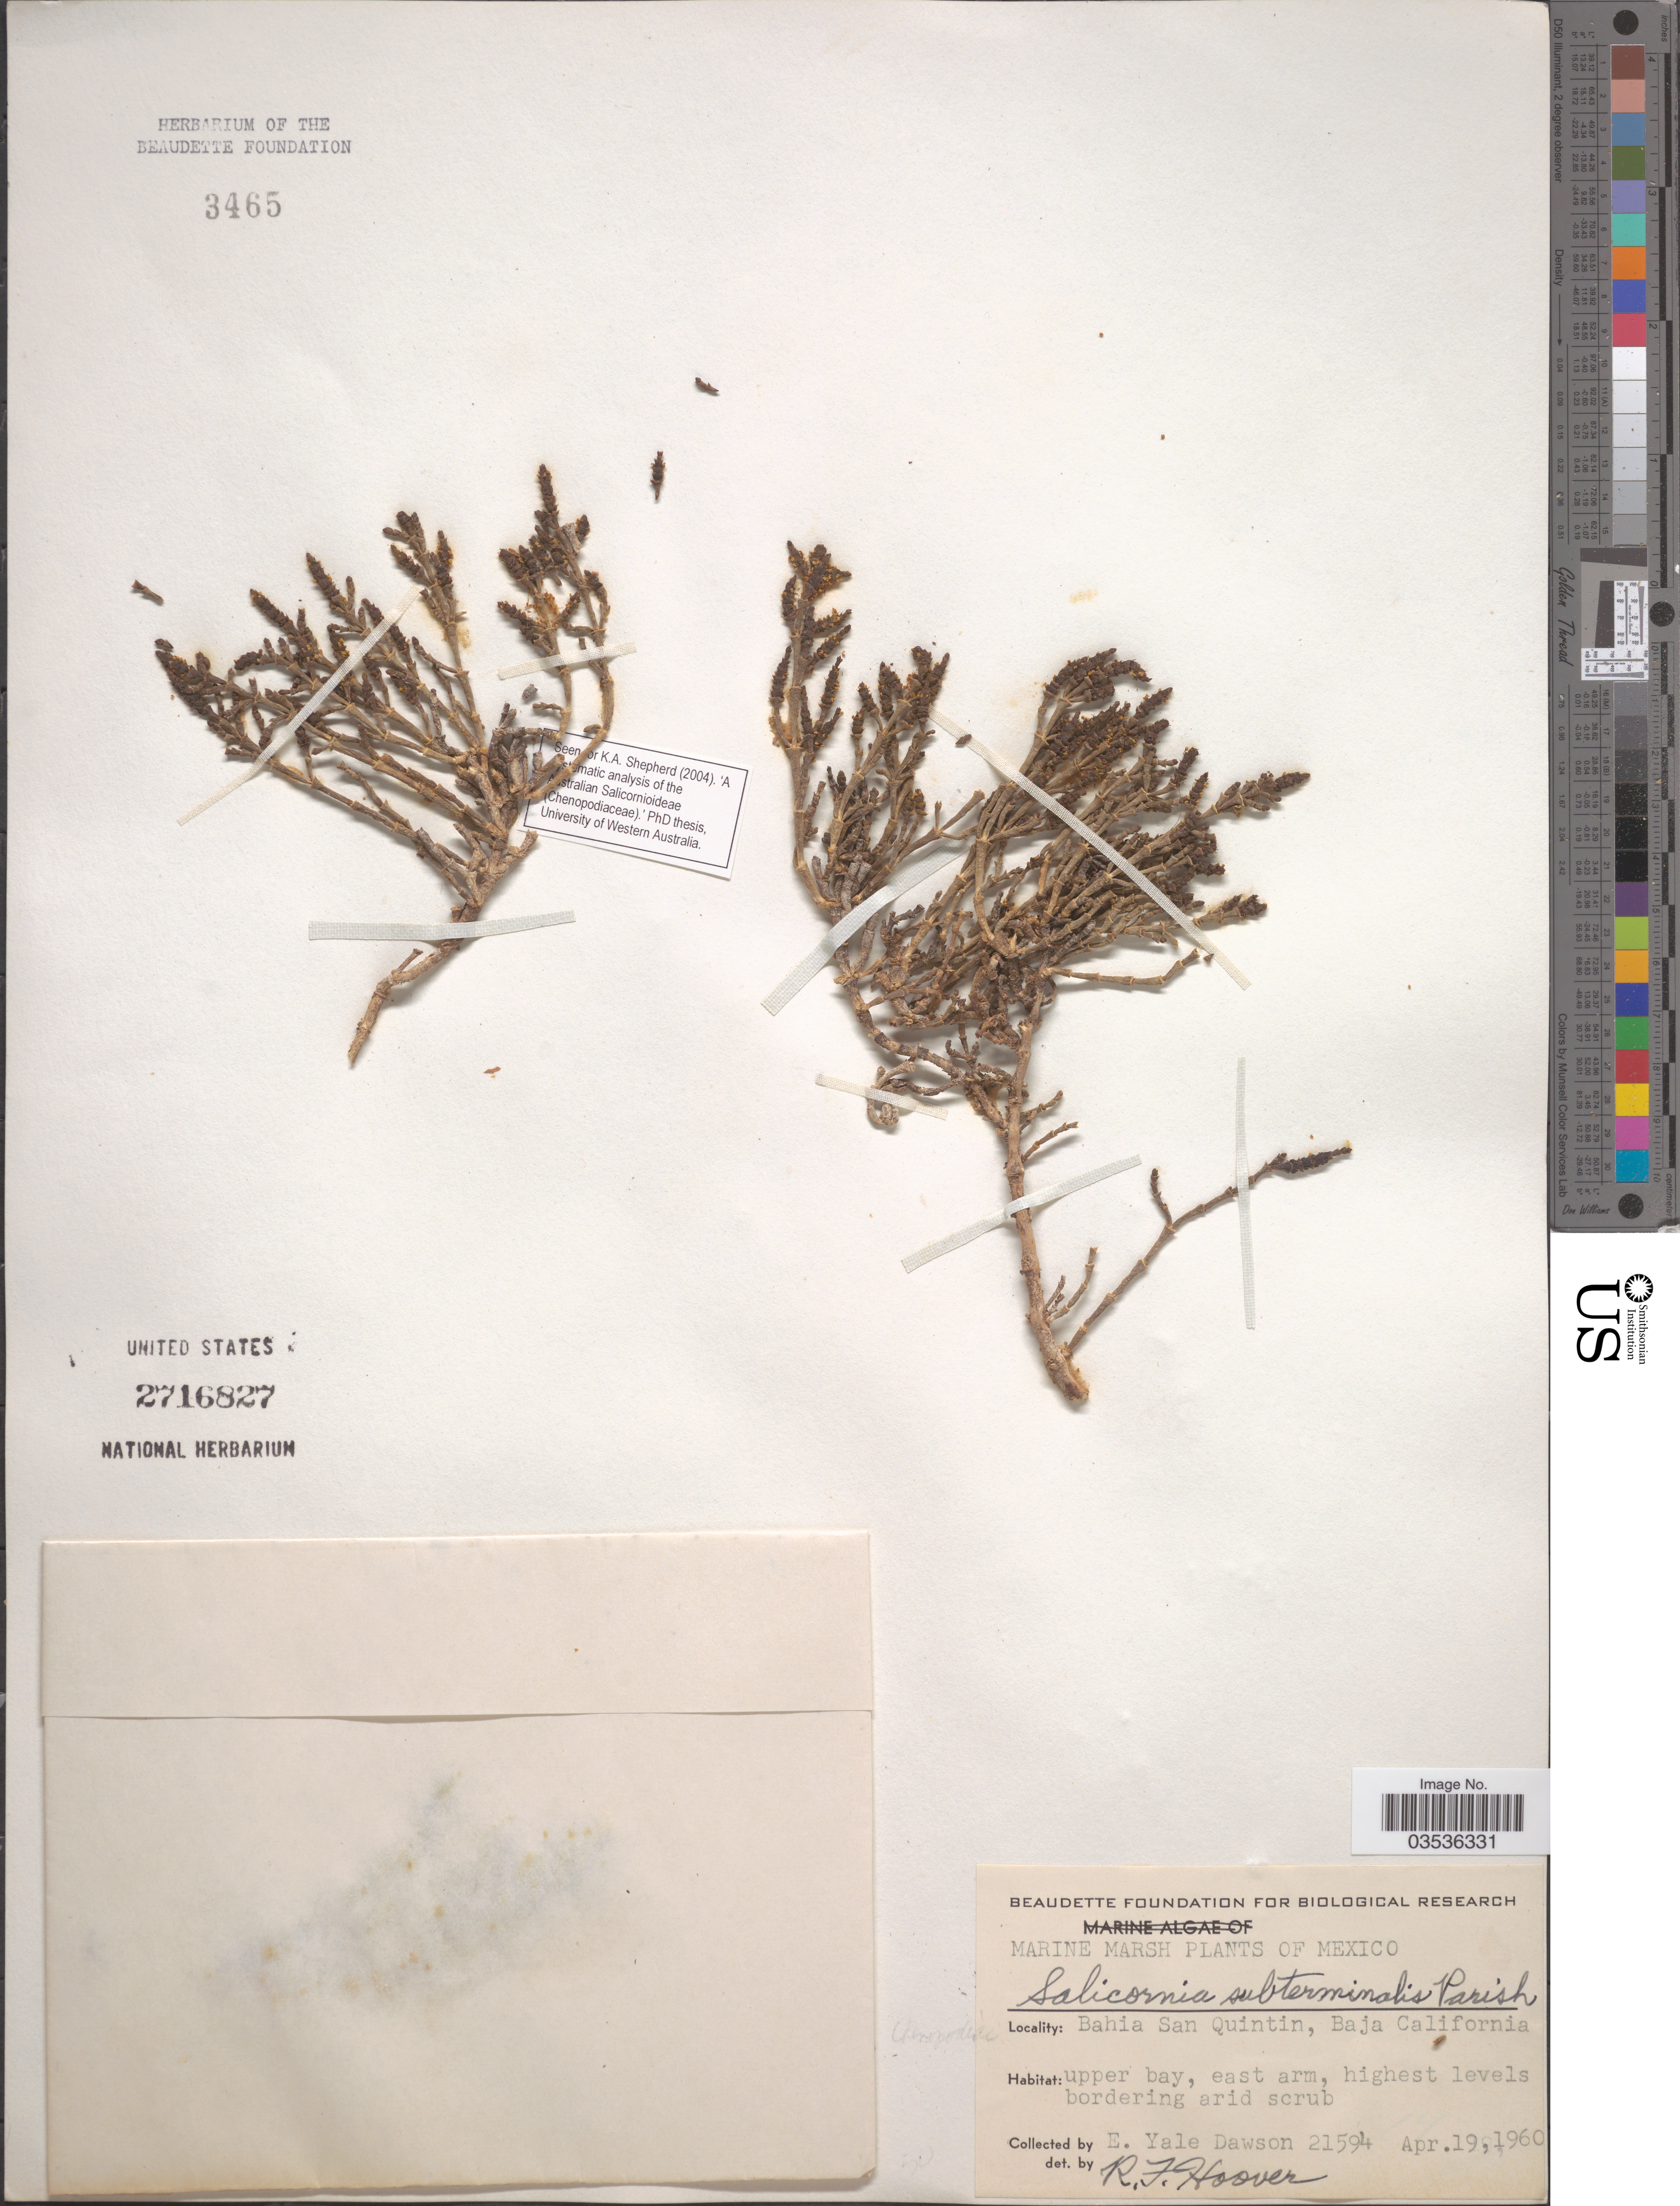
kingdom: Plantae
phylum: Tracheophyta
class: Magnoliopsida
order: Caryophyllales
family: Amaranthaceae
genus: Salicornia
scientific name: Salicornia subterminalis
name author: Parish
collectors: N. Yensen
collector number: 21594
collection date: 1960-04-19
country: Mexico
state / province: Baja California Norte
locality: Bahia San Quintin.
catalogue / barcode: US 2716827